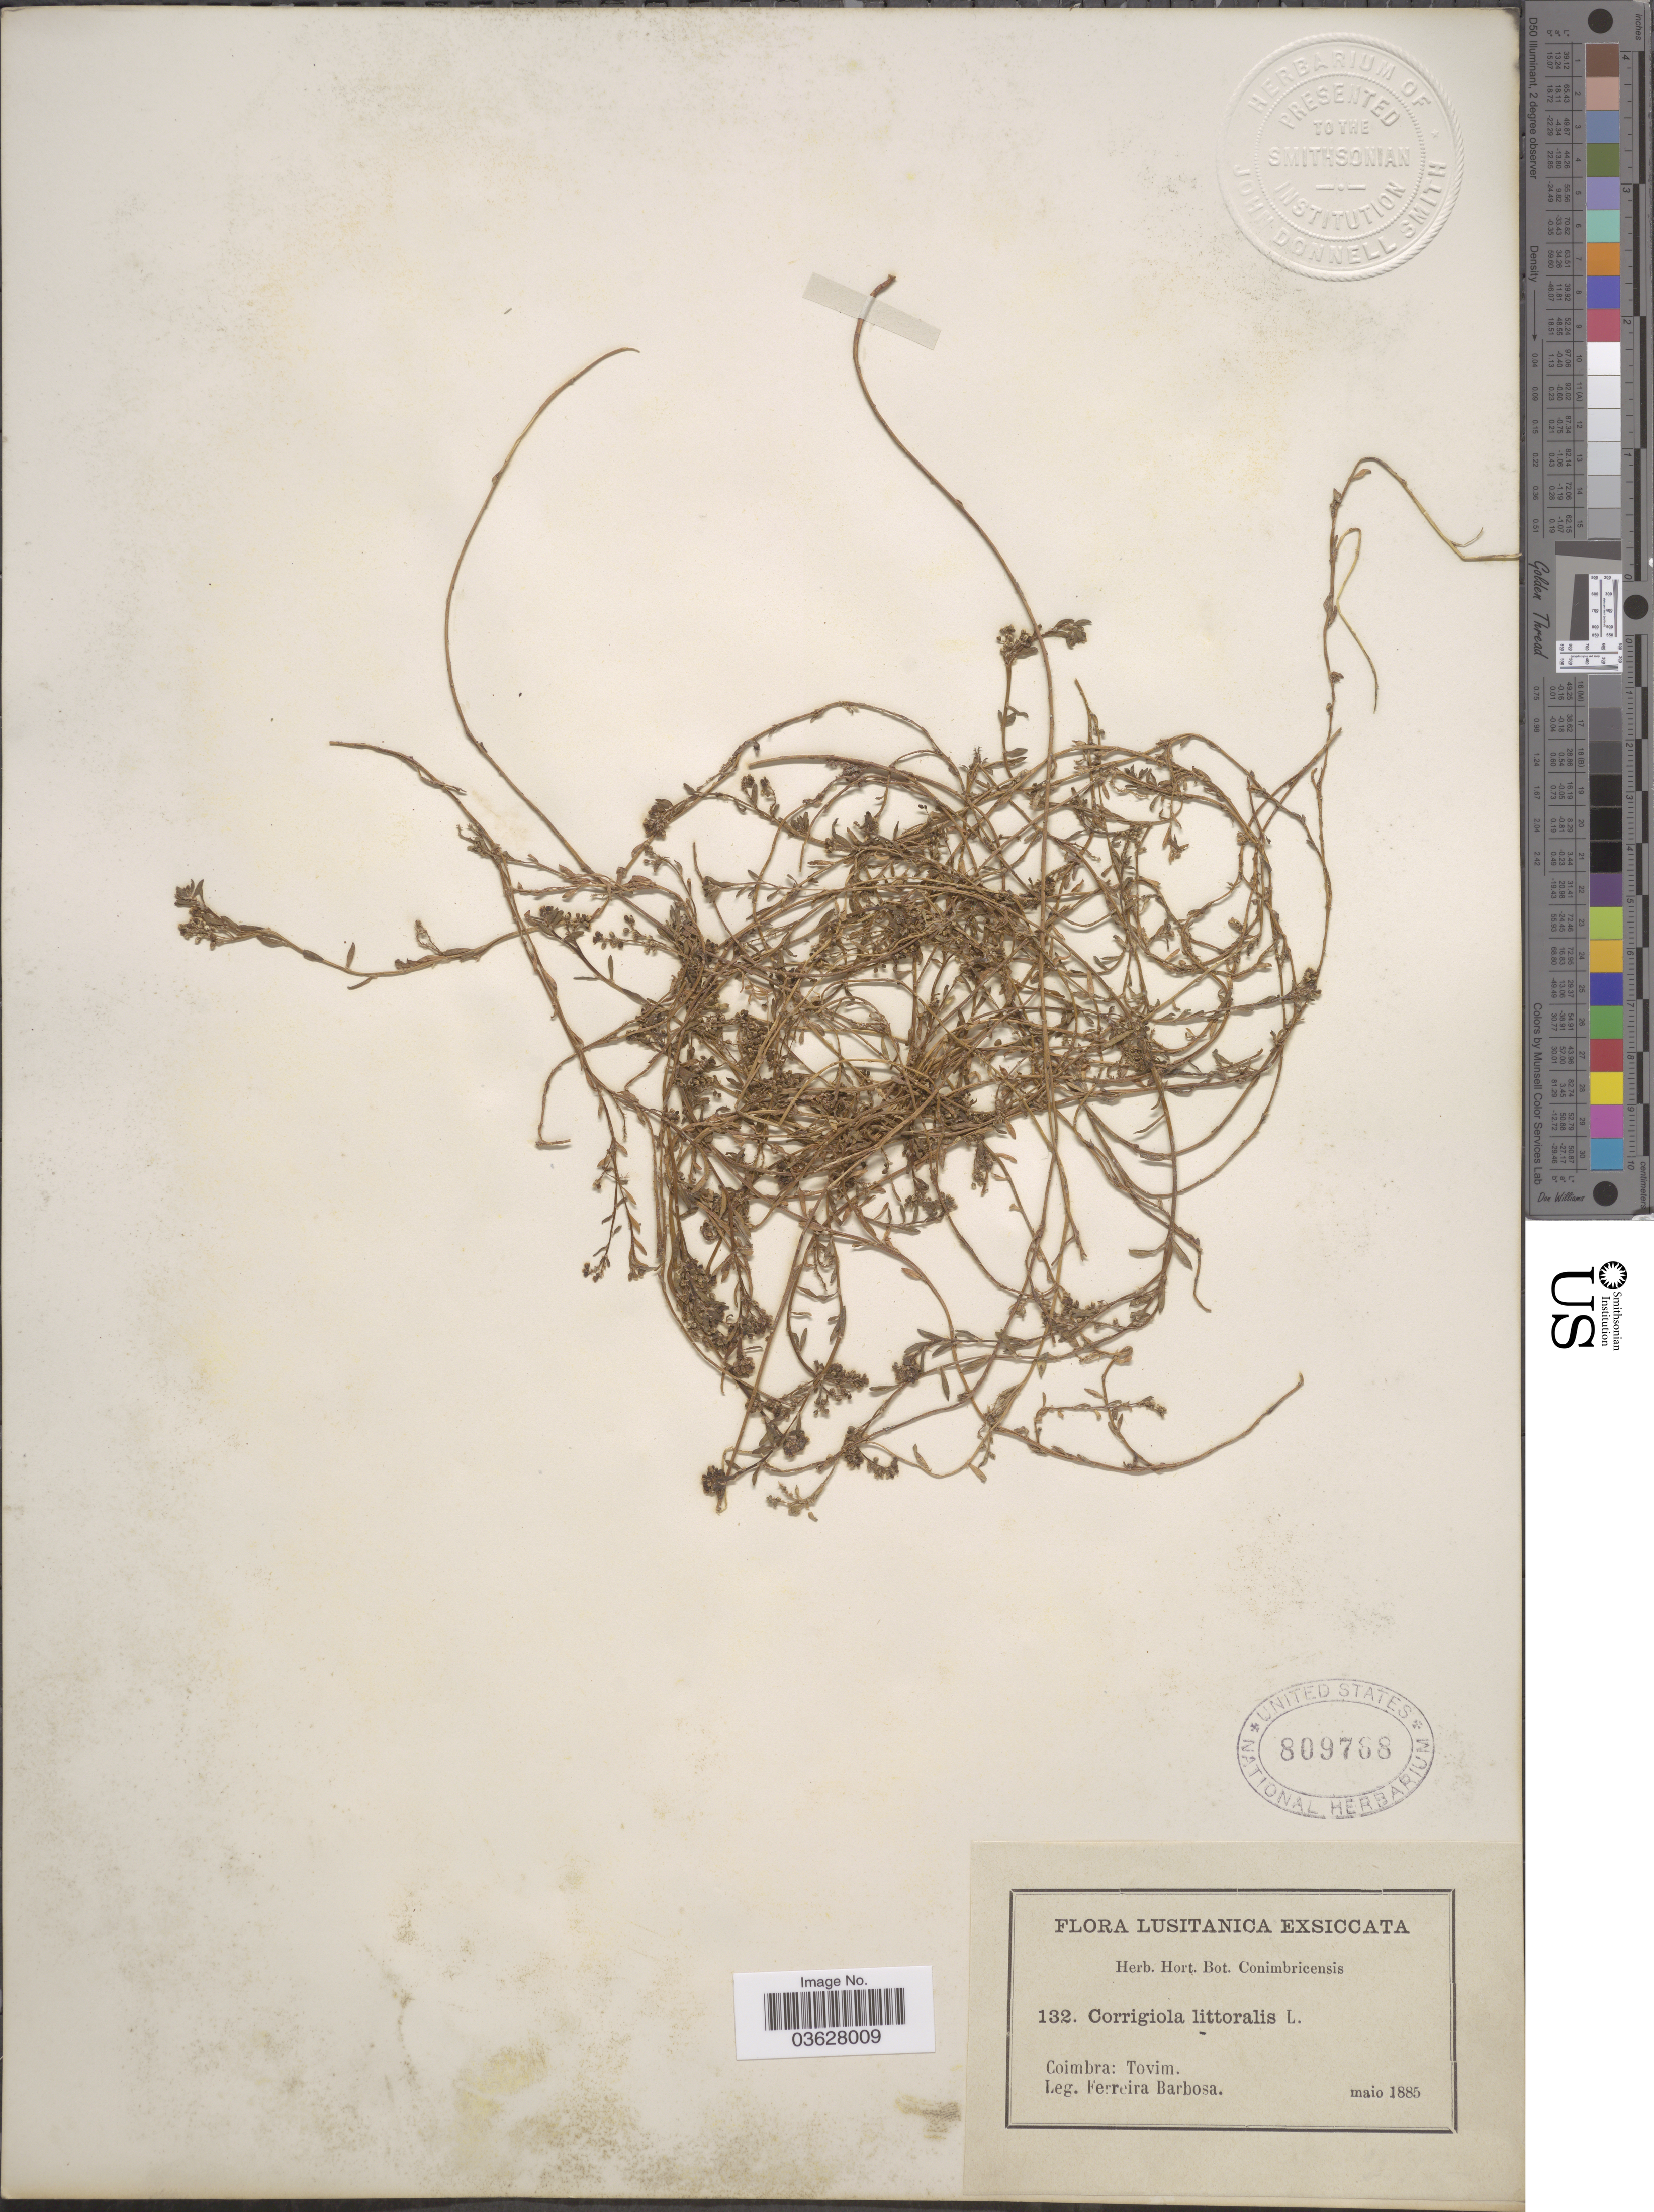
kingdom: Plantae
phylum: Tracheophyta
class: Magnoliopsida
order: Caryophyllales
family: Caryophyllaceae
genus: Corrigiola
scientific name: Corrigiola litoralis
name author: L.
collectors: F. Barbosa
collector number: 132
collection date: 1885-05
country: Portugal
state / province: Coimbra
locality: Lusitanica. Tovim.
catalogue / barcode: US 809768